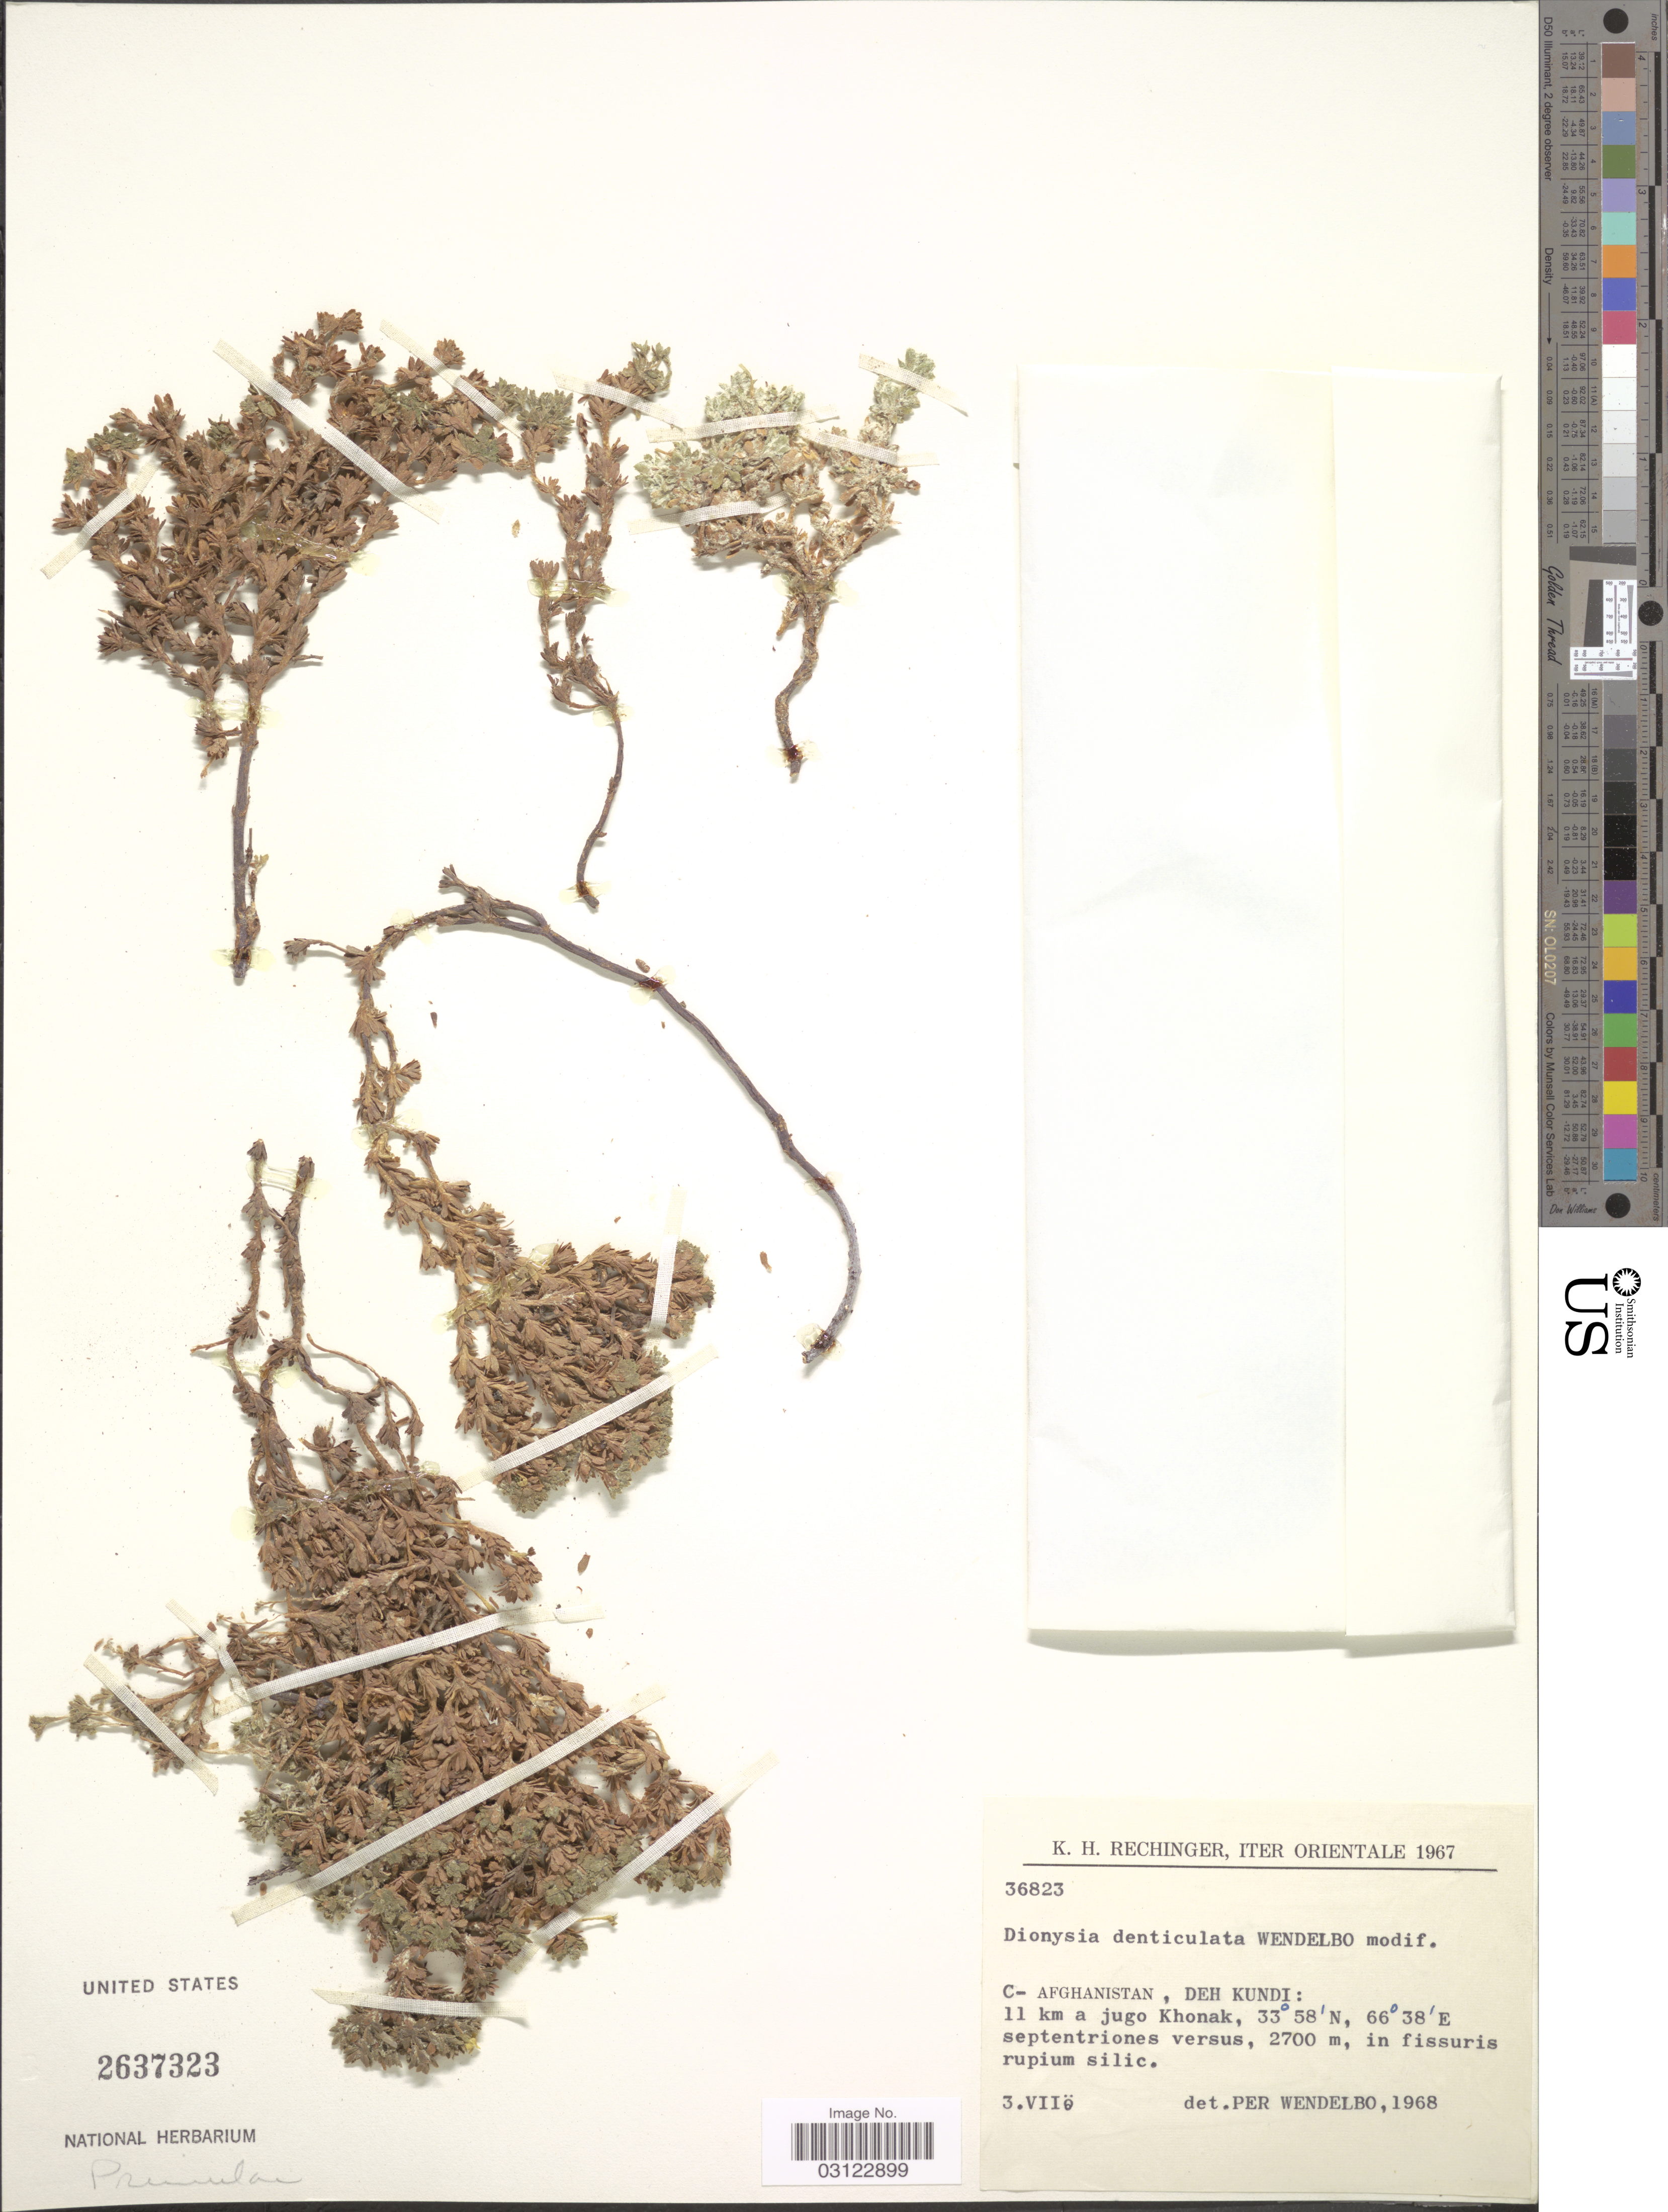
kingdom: Plantae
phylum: Tracheophyta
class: Magnoliopsida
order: Ericales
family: Primulaceae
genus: Dionysia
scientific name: Dionysia denticulata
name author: Wendelbo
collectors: K. H. Rechinger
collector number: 36823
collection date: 1967-07-03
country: Afghanistan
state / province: Dāykundī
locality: Orientale. C- Afghanistan, Deh Kundi: 11 km a jugo Khonak, septentriones vesus.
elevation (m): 2700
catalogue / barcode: US 2637323